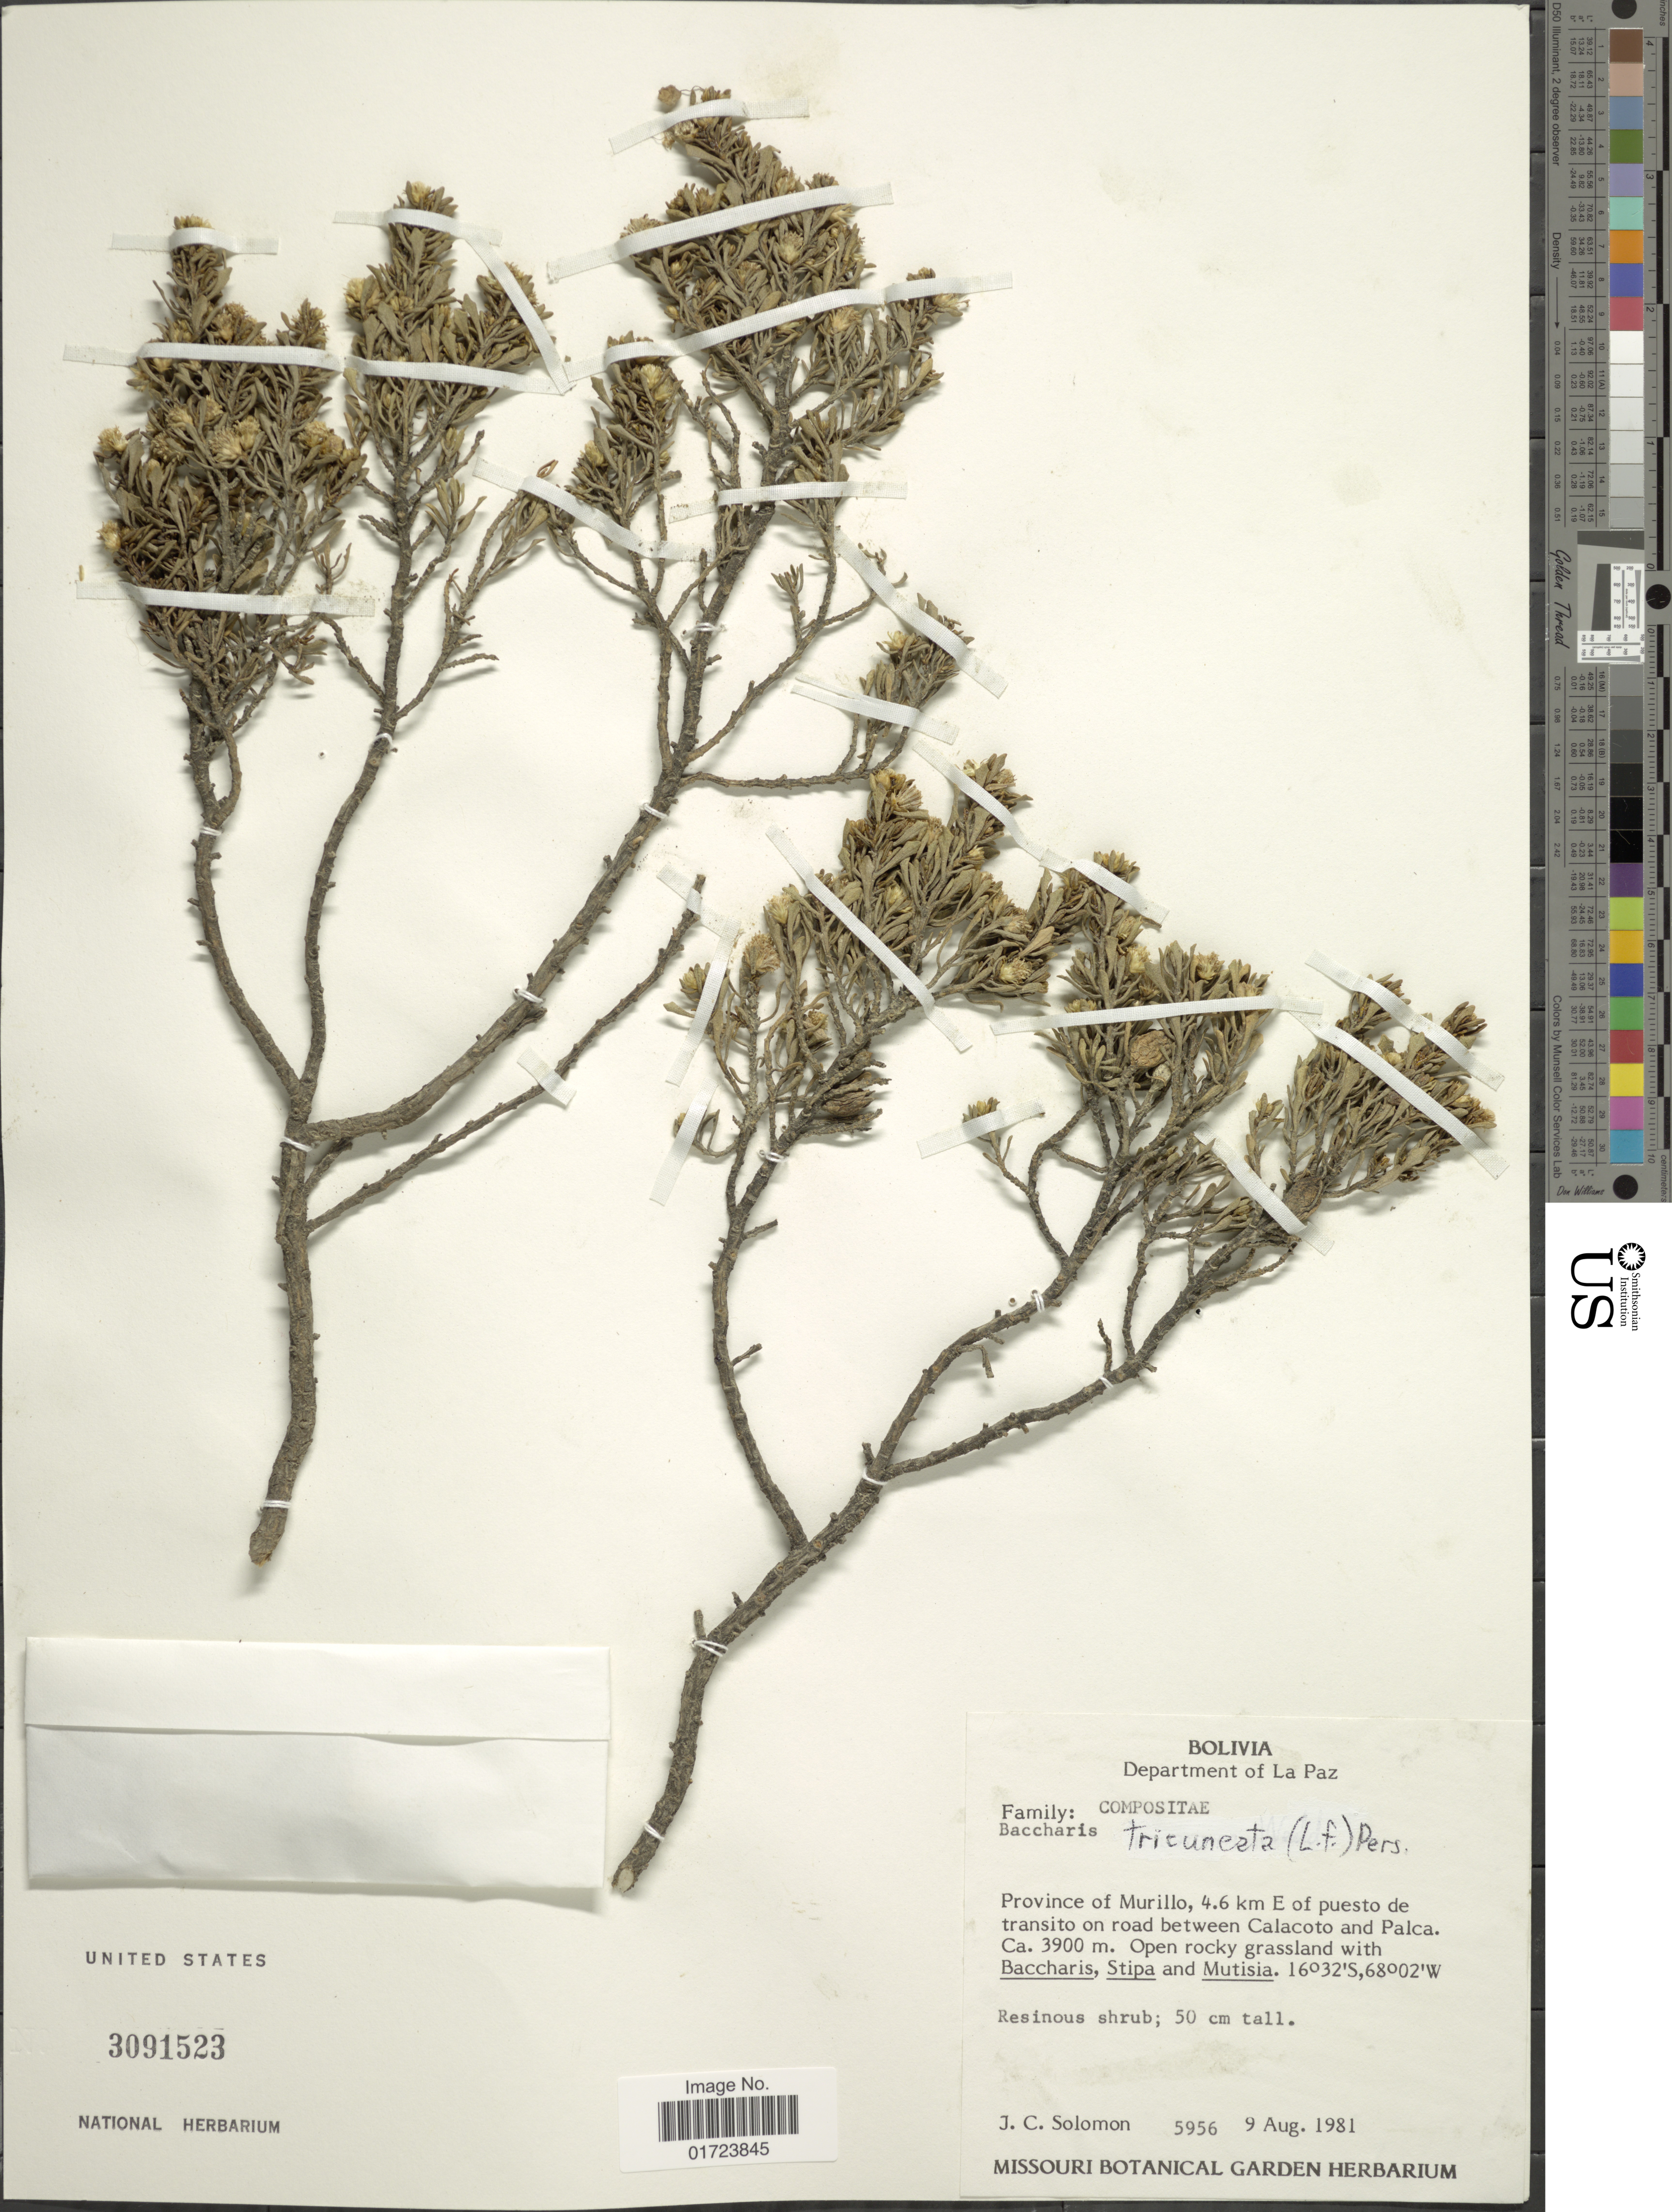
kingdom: Plantae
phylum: Tracheophyta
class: Magnoliopsida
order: Asterales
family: Asteraceae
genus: Baccharis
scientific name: Baccharis tricuneata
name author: (L. f.) Pers.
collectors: J. C. Solomon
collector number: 5956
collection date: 1981-08-09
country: Bolivia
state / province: La Paz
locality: Province of Murillo, 4.6 km E of puesto de transito on road between Calacoto and Palca.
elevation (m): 3900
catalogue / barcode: US 3091523